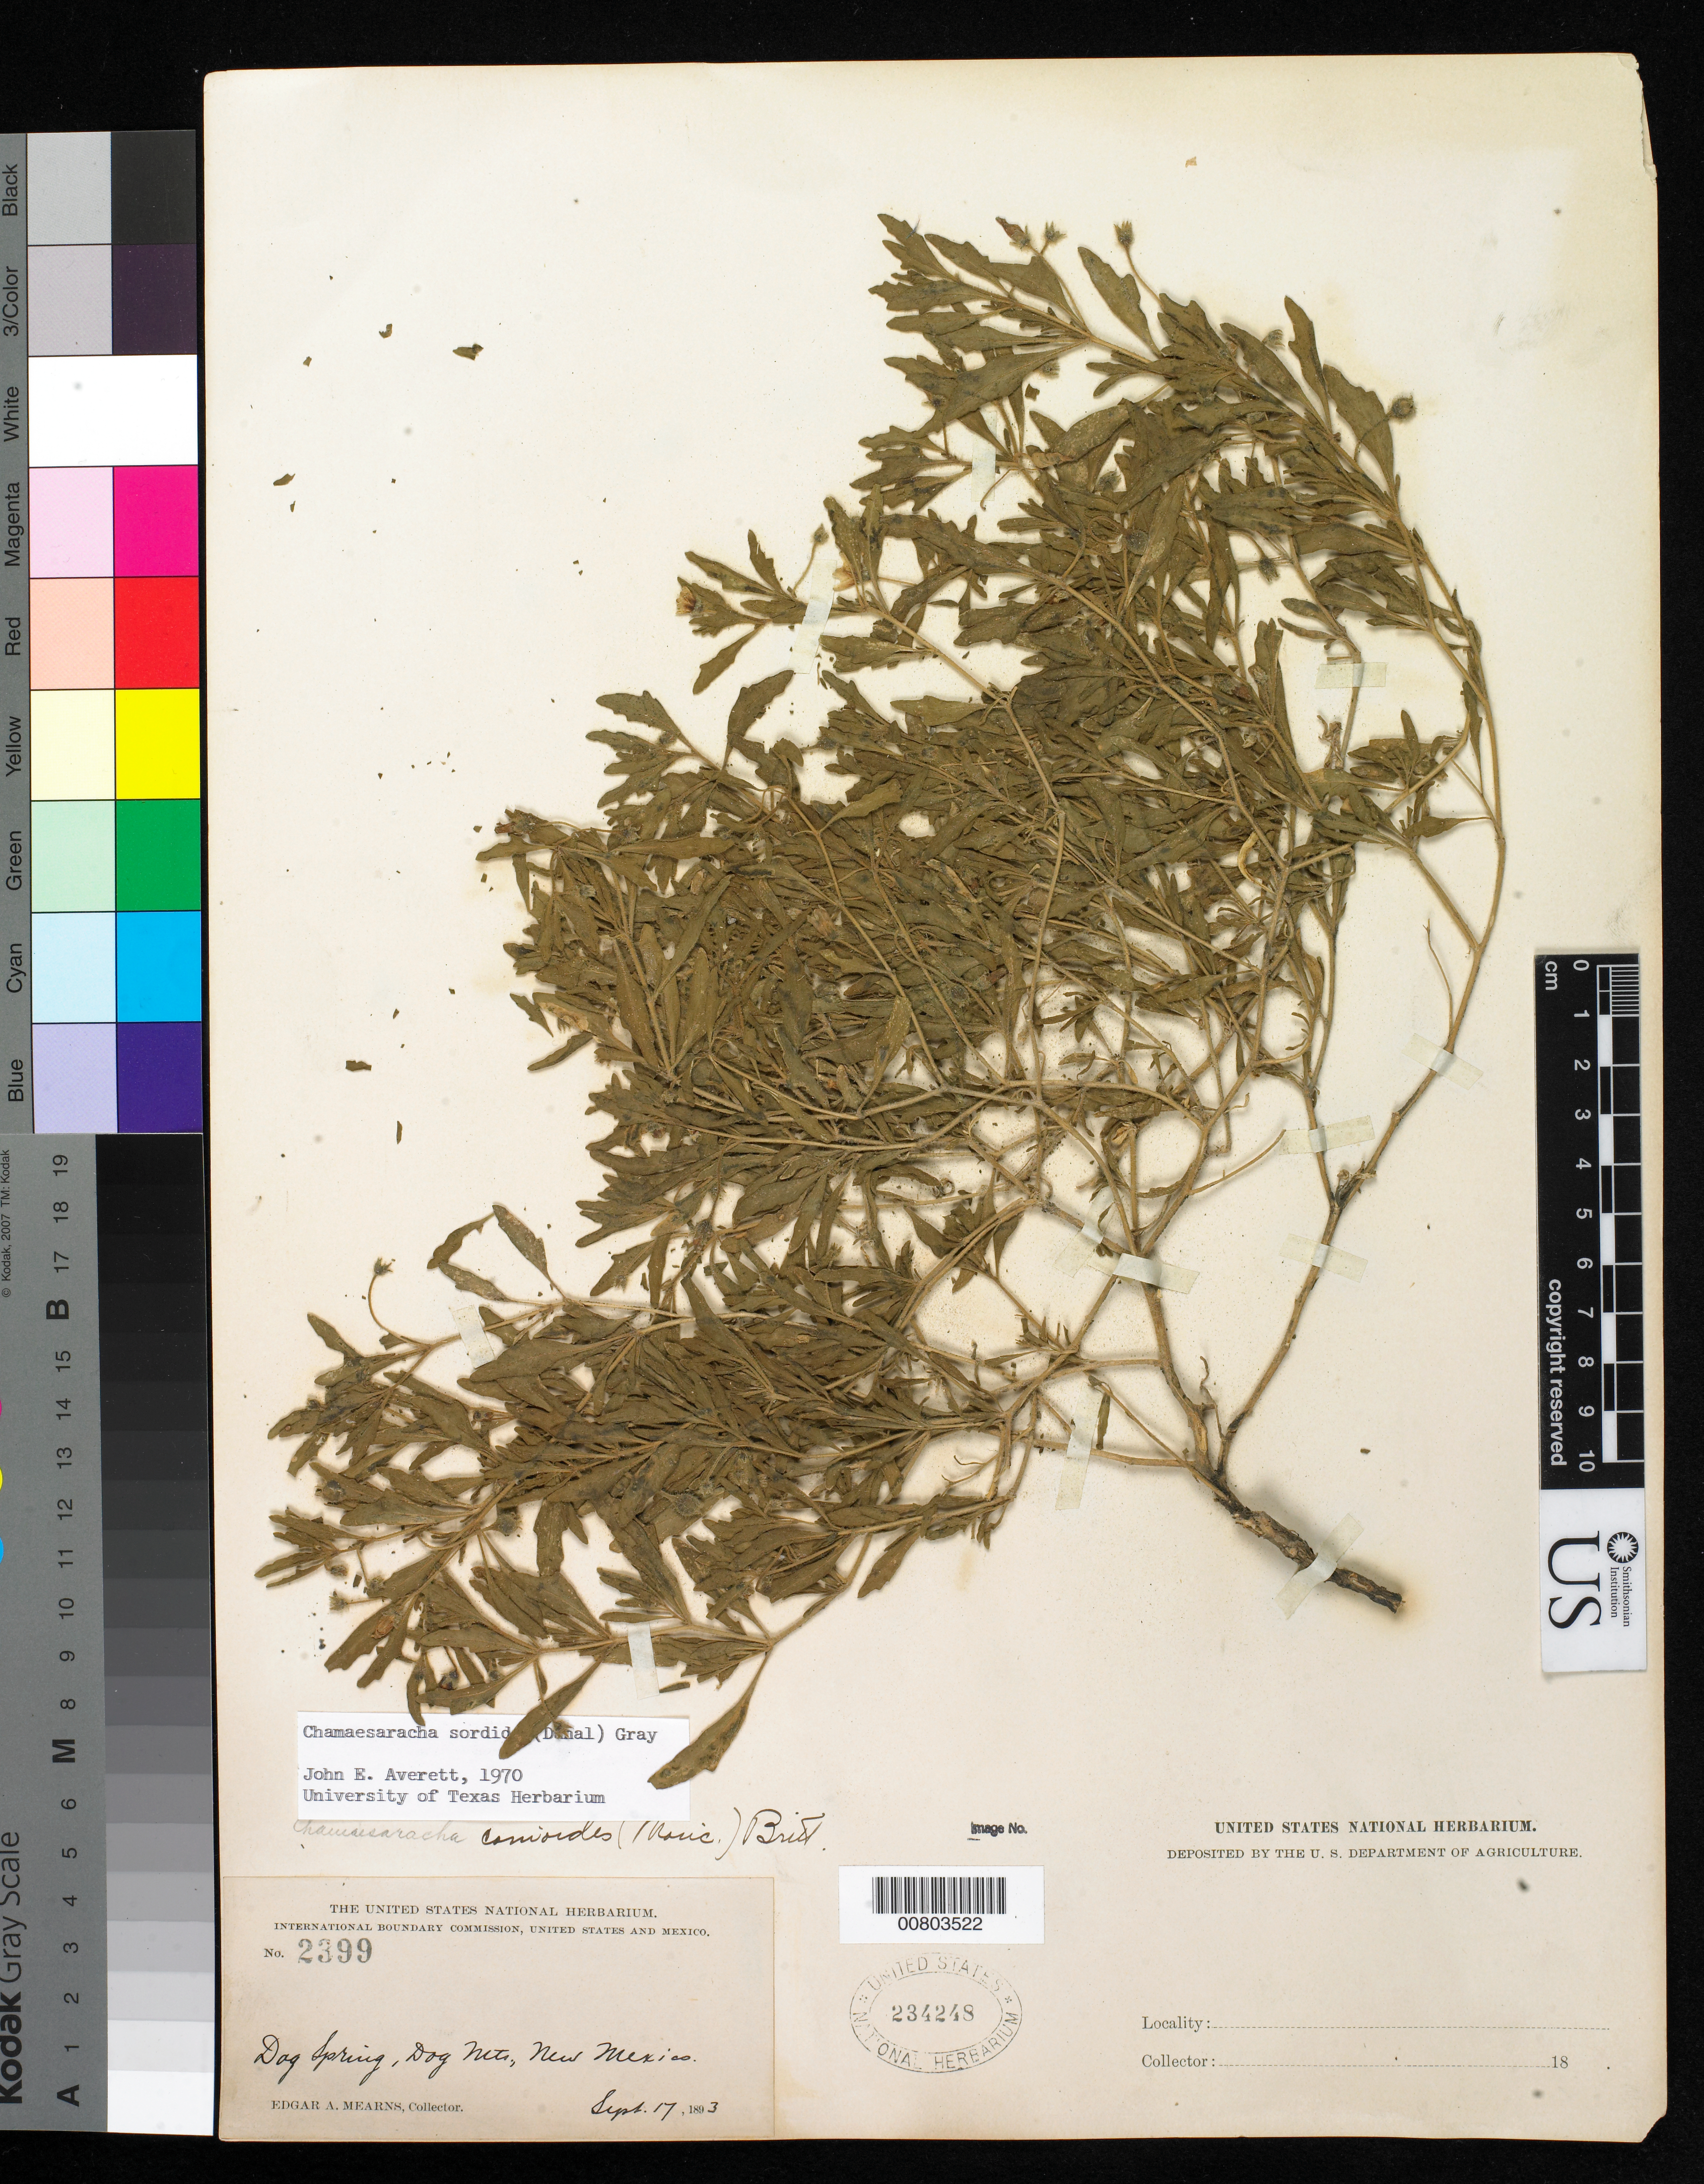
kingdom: Plantae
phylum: Tracheophyta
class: Magnoliopsida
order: Solanales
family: Solanaceae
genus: Chamaesaracha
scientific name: Chamaesaracha sordida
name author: (Dunal) S.F. Gray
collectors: E. A. Mearns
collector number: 2399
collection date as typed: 17 Sep 1893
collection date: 1893-09-17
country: United States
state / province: New Mexico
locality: Dog Spring, Dog Mts., New Mexico.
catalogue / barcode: US 234248